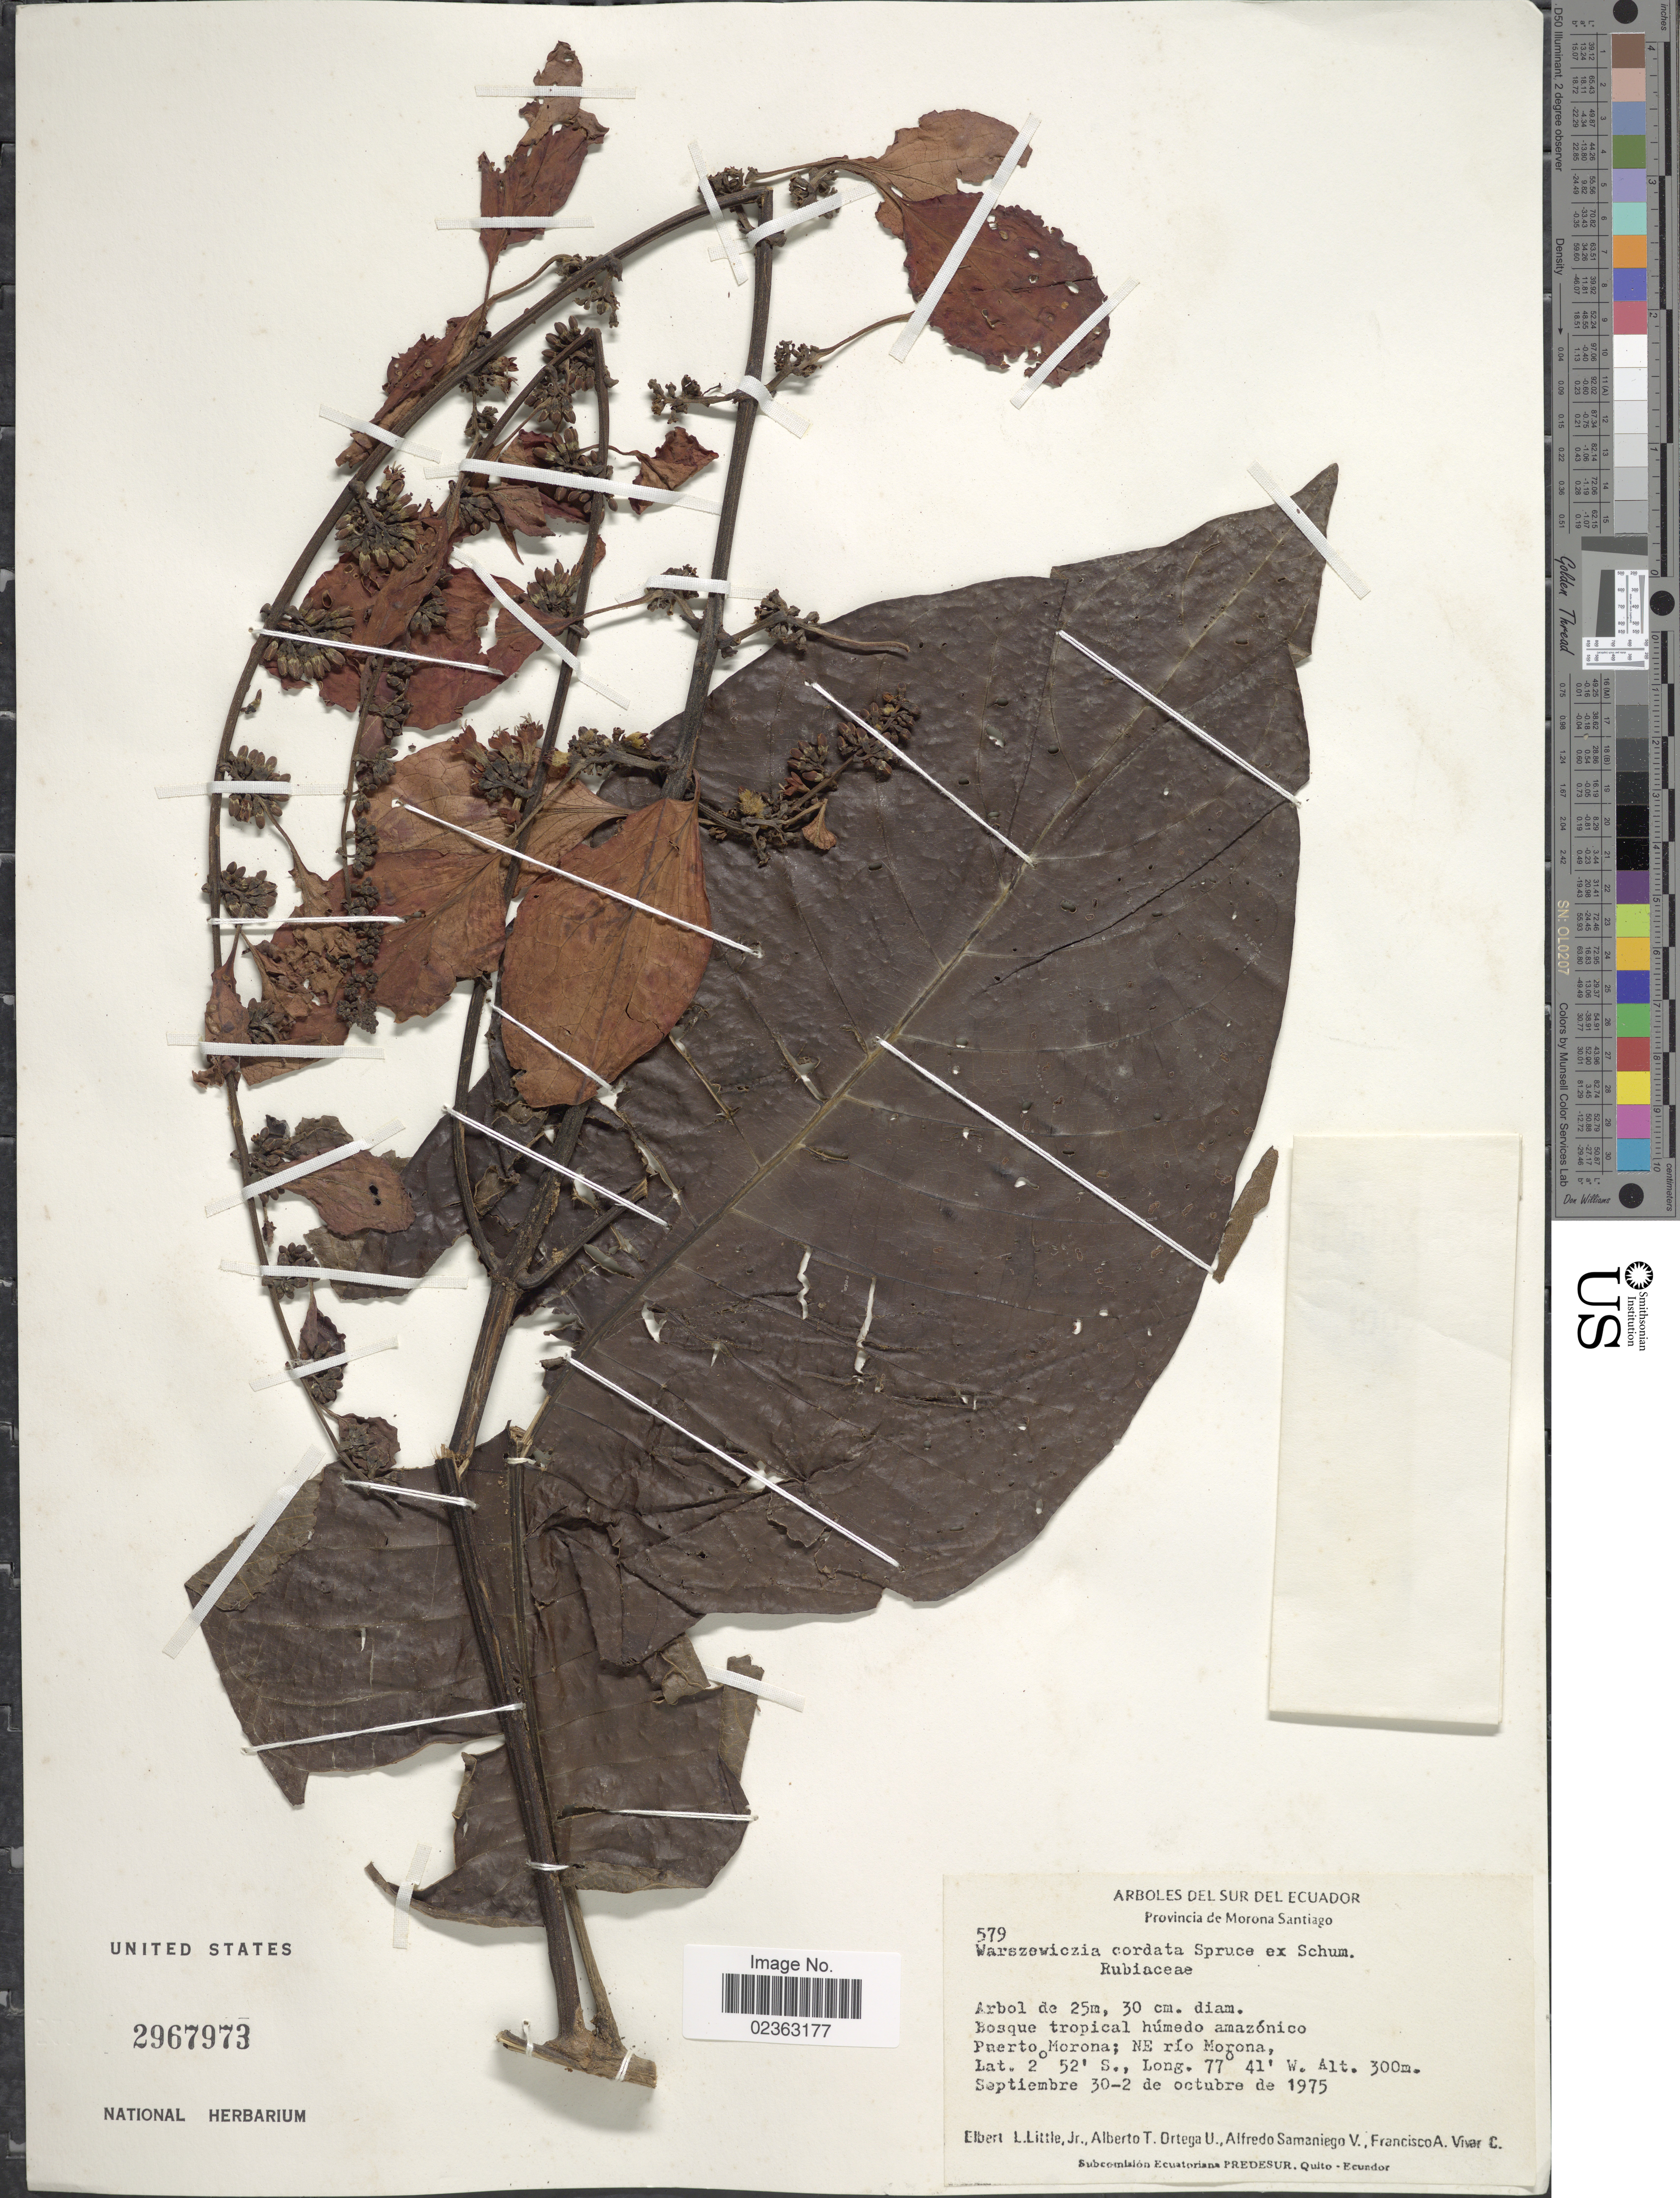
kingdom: Plantae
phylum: Tracheophyta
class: Magnoliopsida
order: Gentianales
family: Rubiaceae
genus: Warszewiczia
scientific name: Warszewiczia cordata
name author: Spruce ex K. Schum.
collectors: E. L. Little, A. T. Ortega U., A. V. Samaniego & F. A. Vivar C.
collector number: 579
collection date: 1975-09-30/1975-10-02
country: Ecuador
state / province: Morona-Santiago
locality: Bosque tropical humedo amazonico, Puerto Morona; NE rio Morona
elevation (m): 300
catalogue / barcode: US 2967973